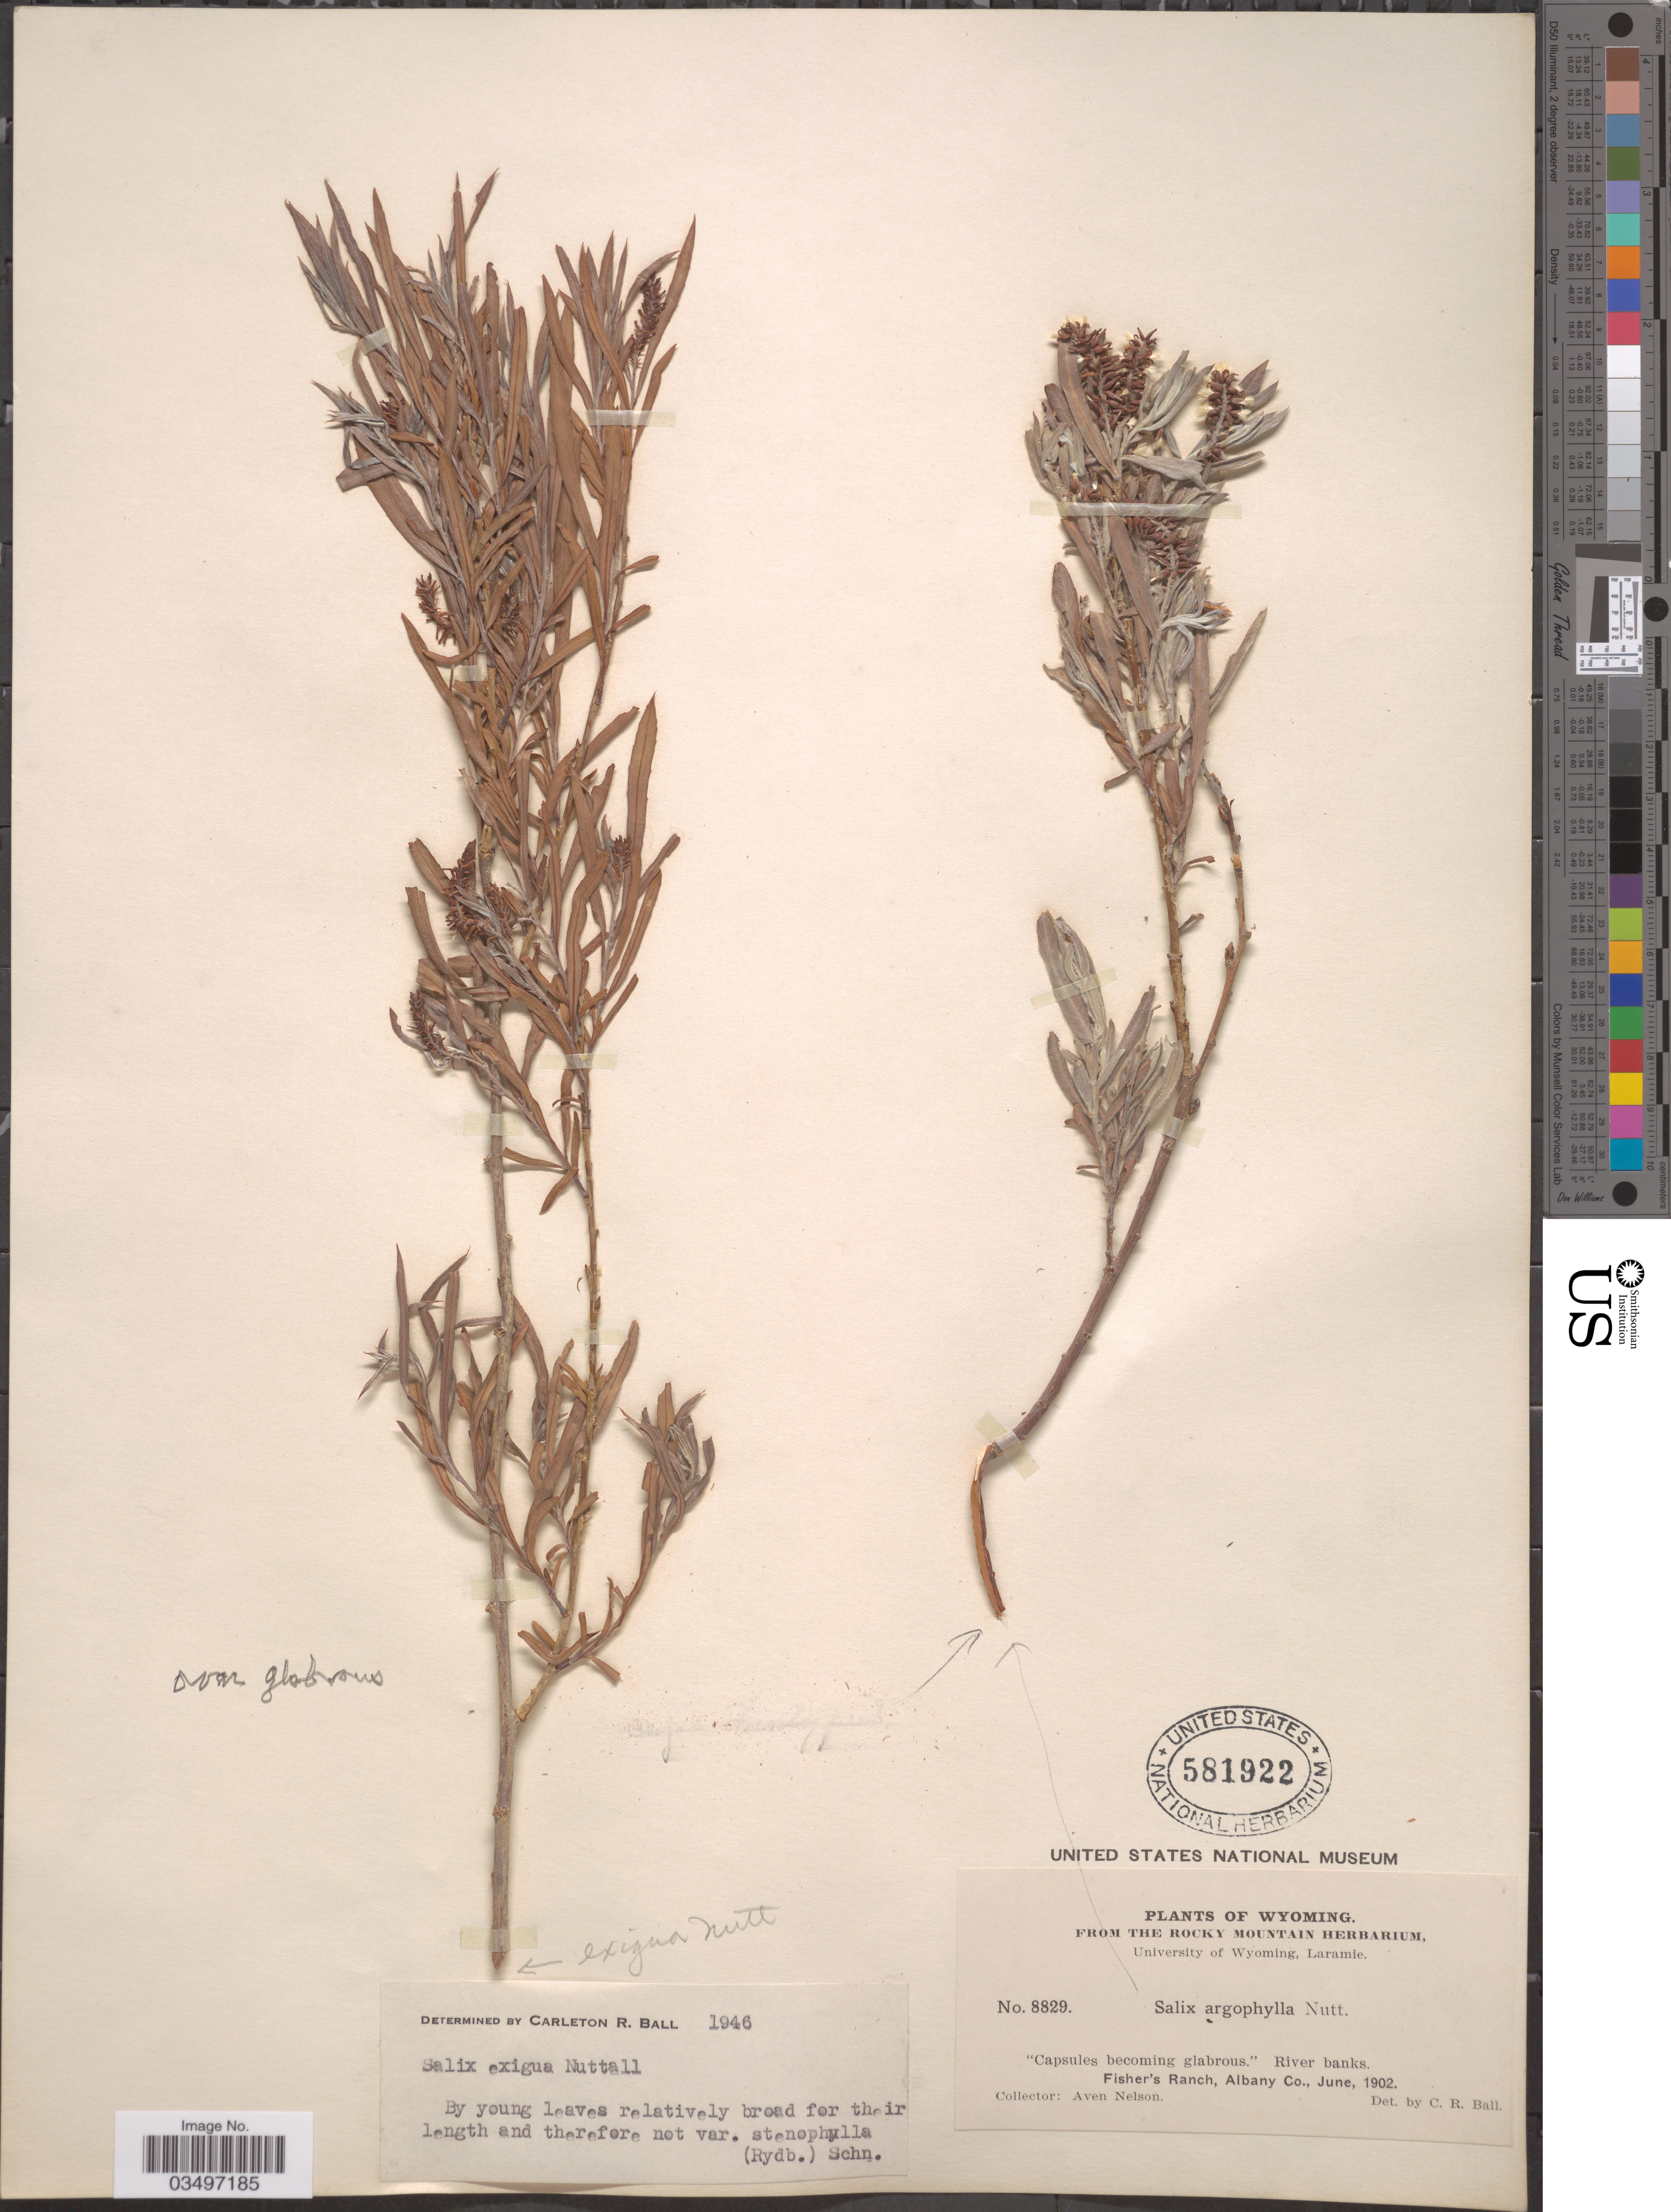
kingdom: Plantae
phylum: Tracheophyta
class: Magnoliopsida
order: Malpighiales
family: Salicaceae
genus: Salix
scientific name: Salix exigua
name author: Nutt.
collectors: A. Nelson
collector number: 8829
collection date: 1902-06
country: United States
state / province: Wyoming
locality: River banks. Fisher's Ranch, Albany Co.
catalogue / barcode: US 581922